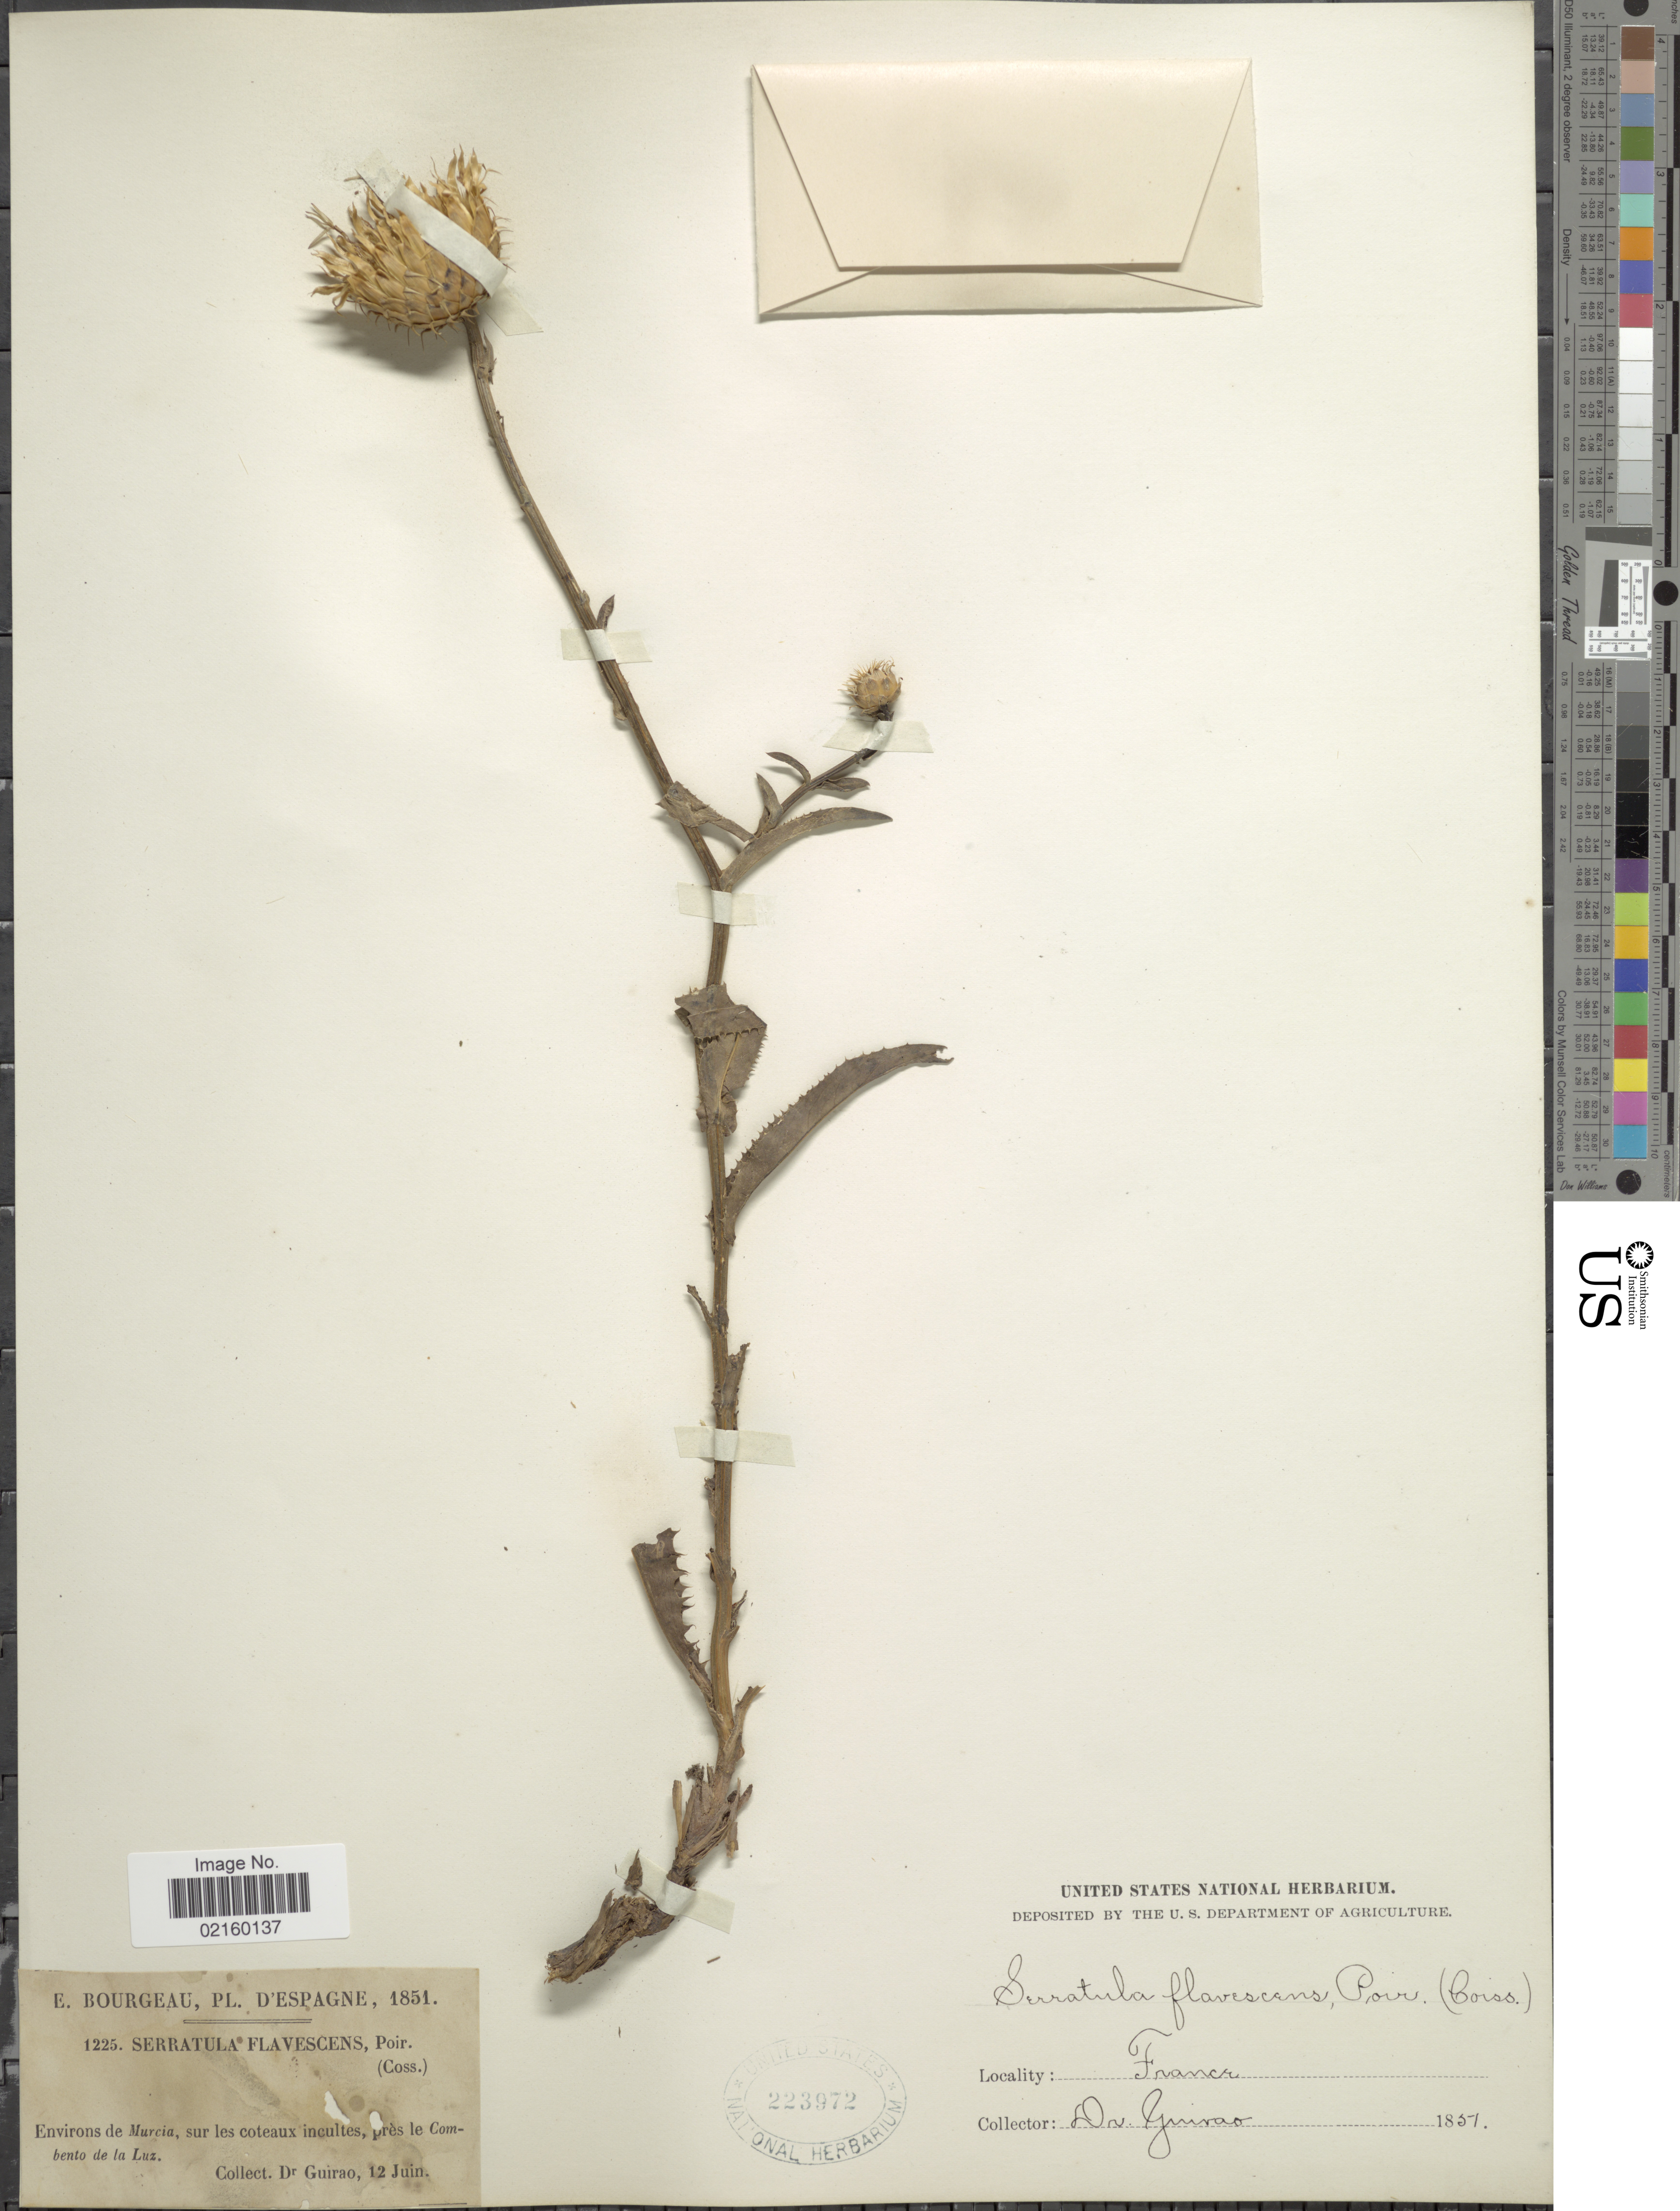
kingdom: Plantae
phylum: Tracheophyta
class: Magnoliopsida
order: Asterales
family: Asteraceae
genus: Klasea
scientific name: Klasea flavescens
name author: (L.) Holub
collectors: Guirao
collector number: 1225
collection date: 1851-06-12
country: Spain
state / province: Murcia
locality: Environs de Murcia, sur les coteaux incultes, pres le Combento de la Luz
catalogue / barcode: US 223972